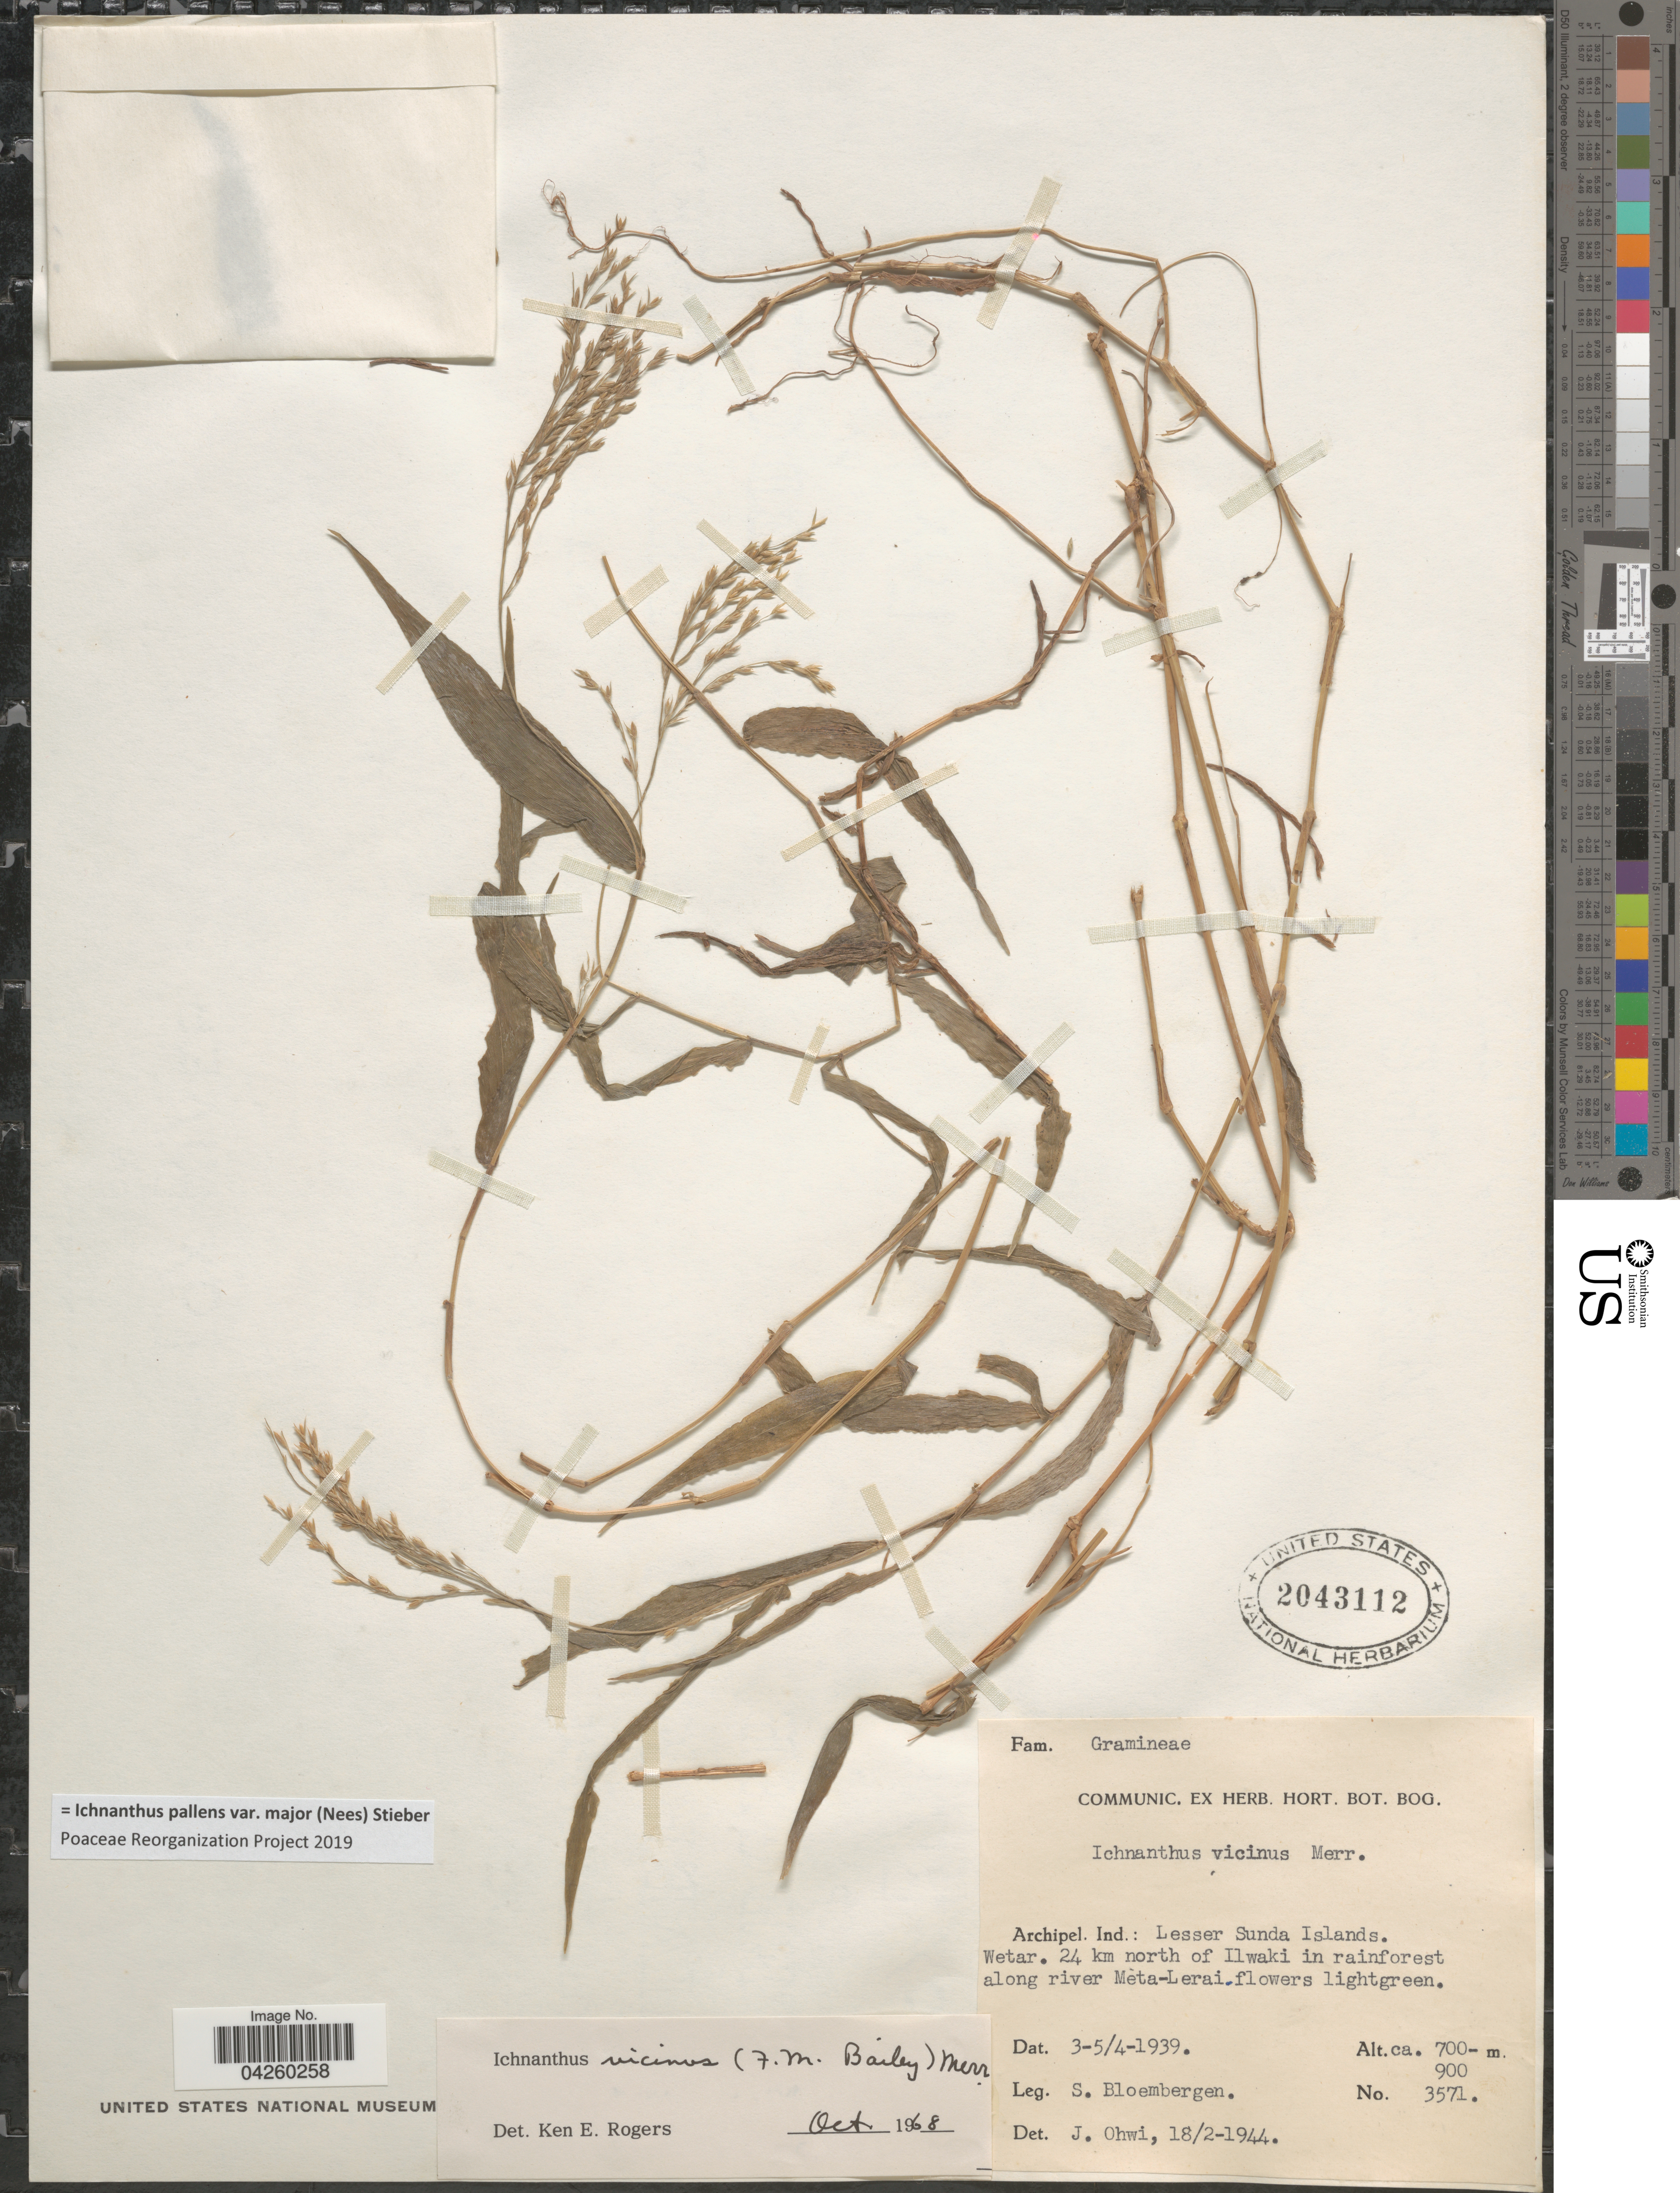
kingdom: Plantae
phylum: Tracheophyta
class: Liliopsida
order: Poales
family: Poaceae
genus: Ichnanthus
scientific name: Ichnanthus pallens var. major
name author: (Nees) Stieber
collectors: S. Bloembergen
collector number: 3571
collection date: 1939-04-03/1939-04-05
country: Indonesia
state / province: Nusa Tenggara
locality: Archip. Ind.: Lesser Sunda Islands. Wetar. 24 km north of Ilwaki in rainforest along river Meta-Lerai.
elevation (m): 700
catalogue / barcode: US 2043112